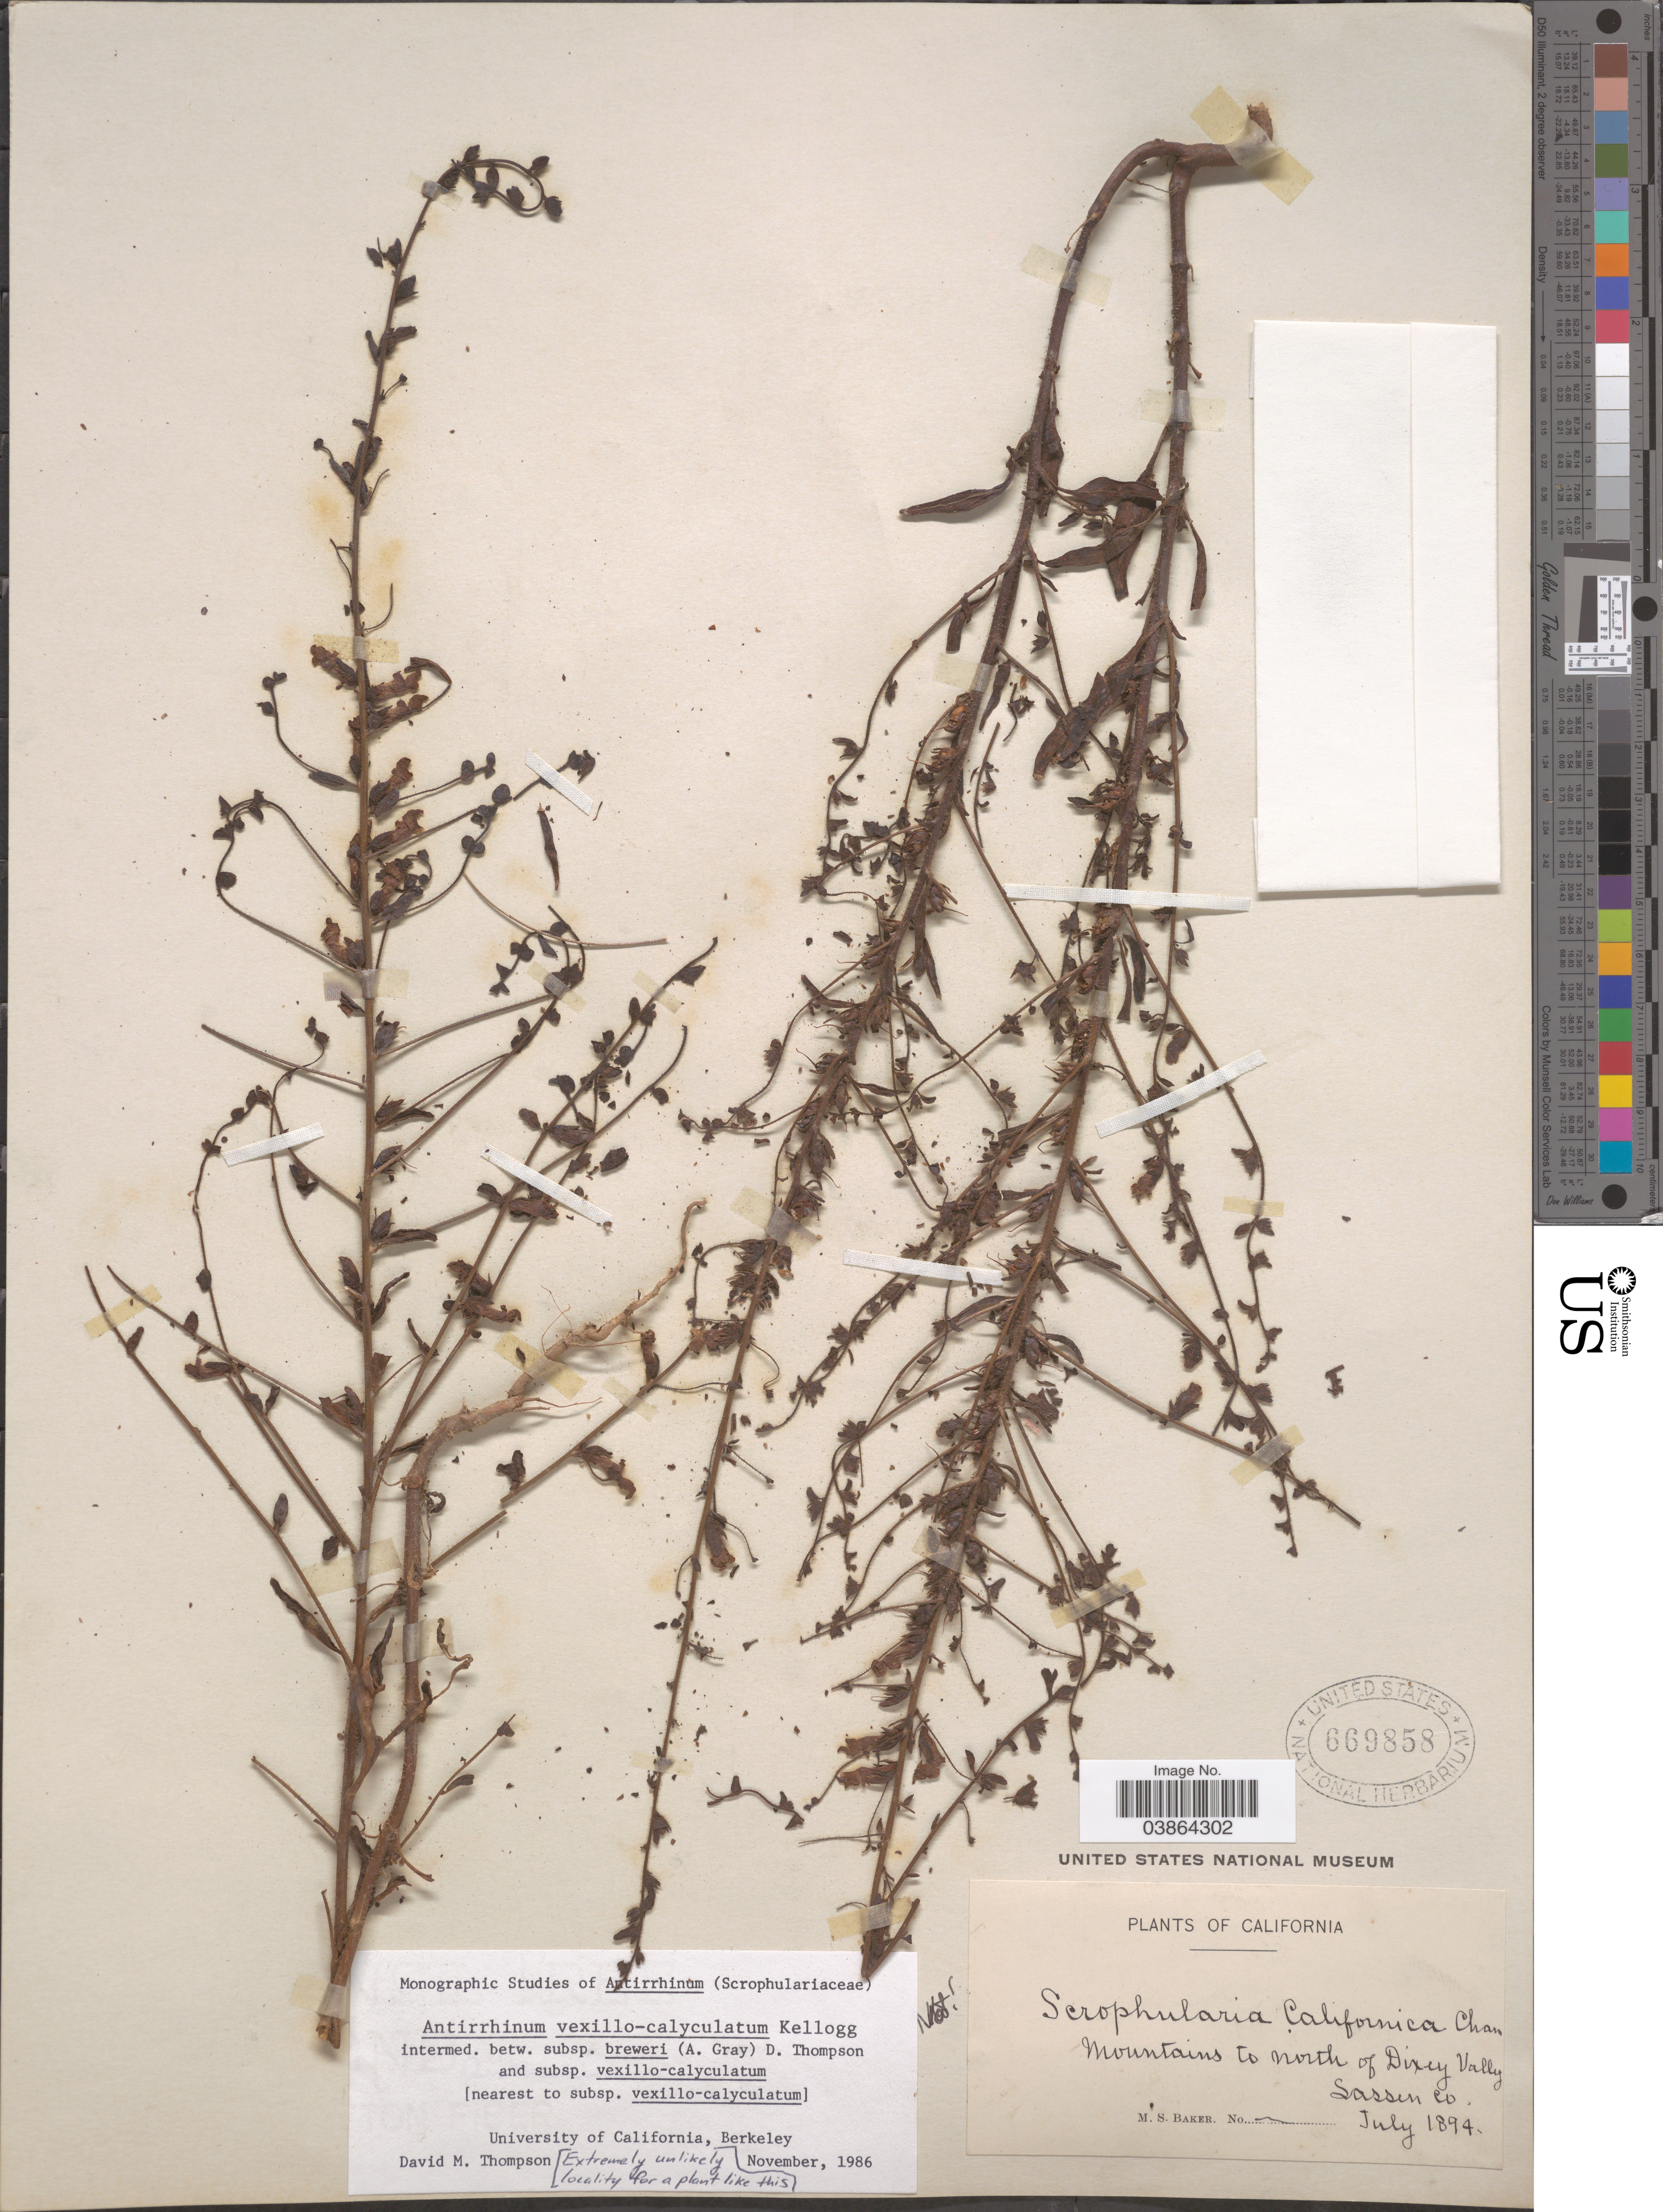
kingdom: Plantae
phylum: Tracheophyta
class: Magnoliopsida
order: Lamiales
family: Plantaginaceae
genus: Sairocarpus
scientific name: Sairocarpus vexillocalyculatus subsp. breweri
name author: (A. Gray) Barringer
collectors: M. S. Baker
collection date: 1894-07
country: United States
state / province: California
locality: Mountains to north of Dixey Valley, Sassen Co.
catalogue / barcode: US 669858